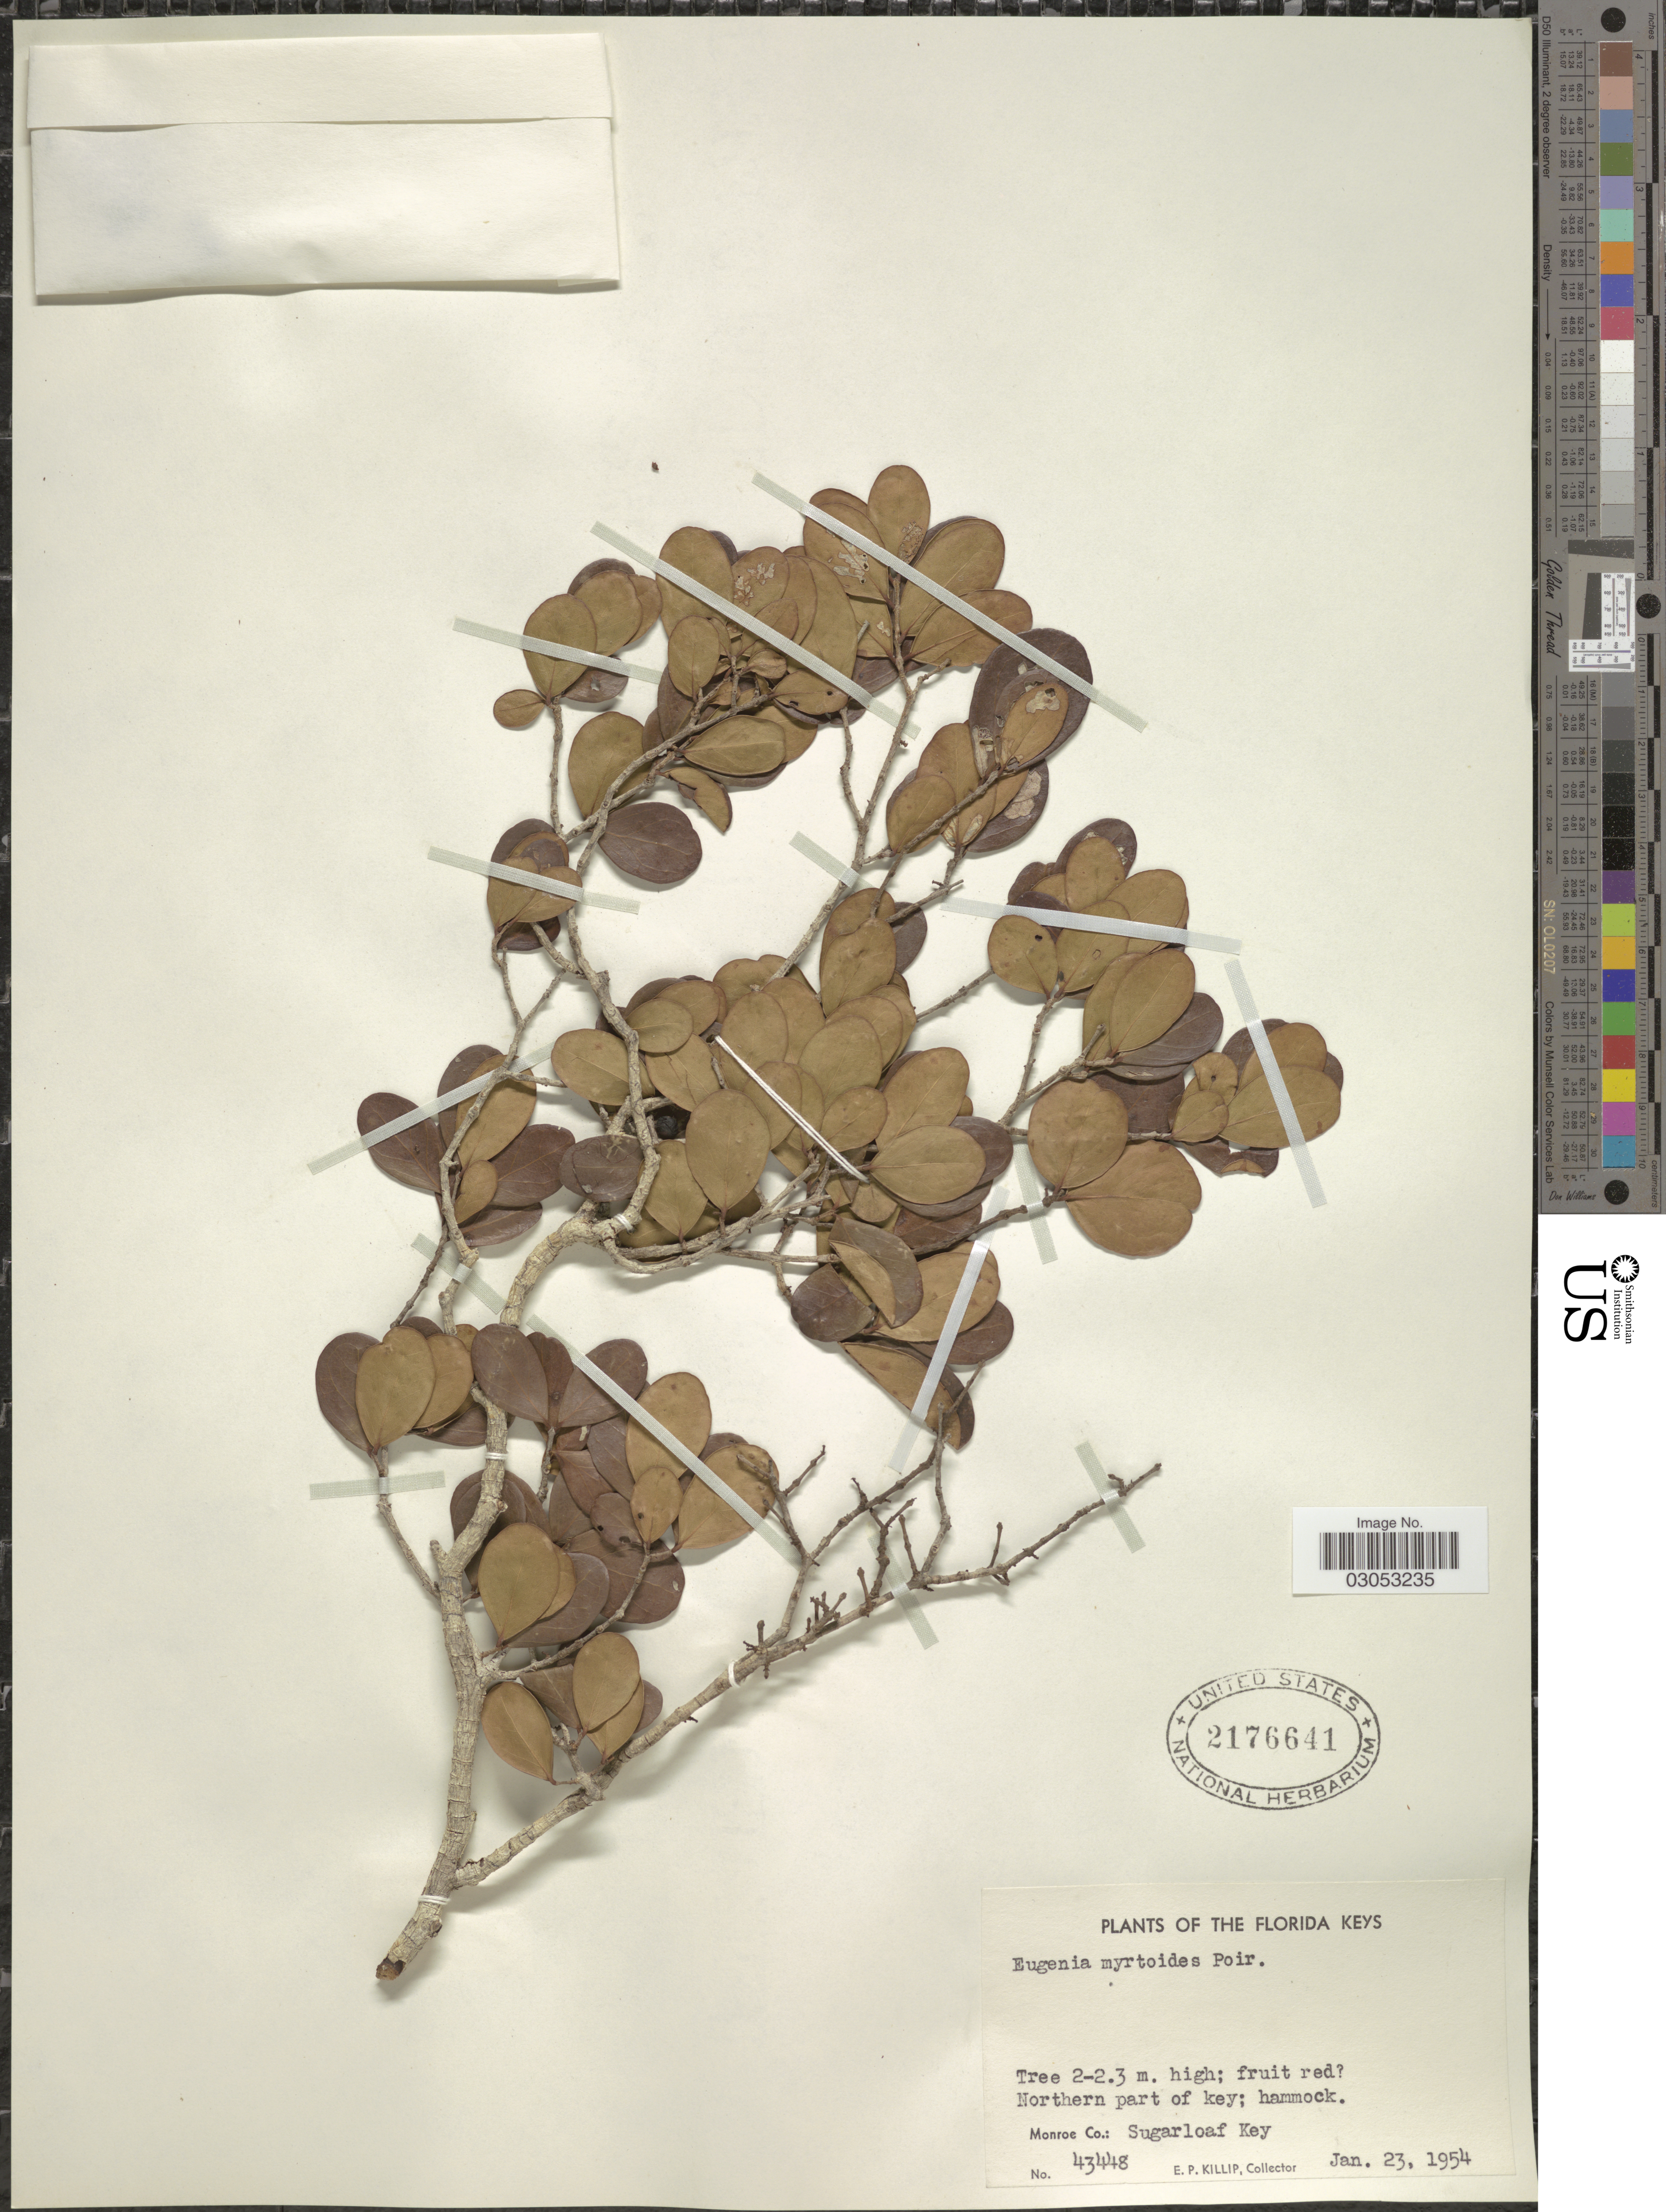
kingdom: Plantae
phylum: Tracheophyta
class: Magnoliopsida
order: Myrtales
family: Myrtaceae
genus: Eugenia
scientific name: Eugenia foetida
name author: Pers.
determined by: Strong, Mark T., (BOT), Smithsonian Institution - National Museum of Natural History (UNITED STATES)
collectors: E. P. Killip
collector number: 43448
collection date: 1954-01-23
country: United States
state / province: Florida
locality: The Florida Keys, Northern part of key; hammock. Monroe Co.: Sugarloaf Key.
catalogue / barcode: US 2176641